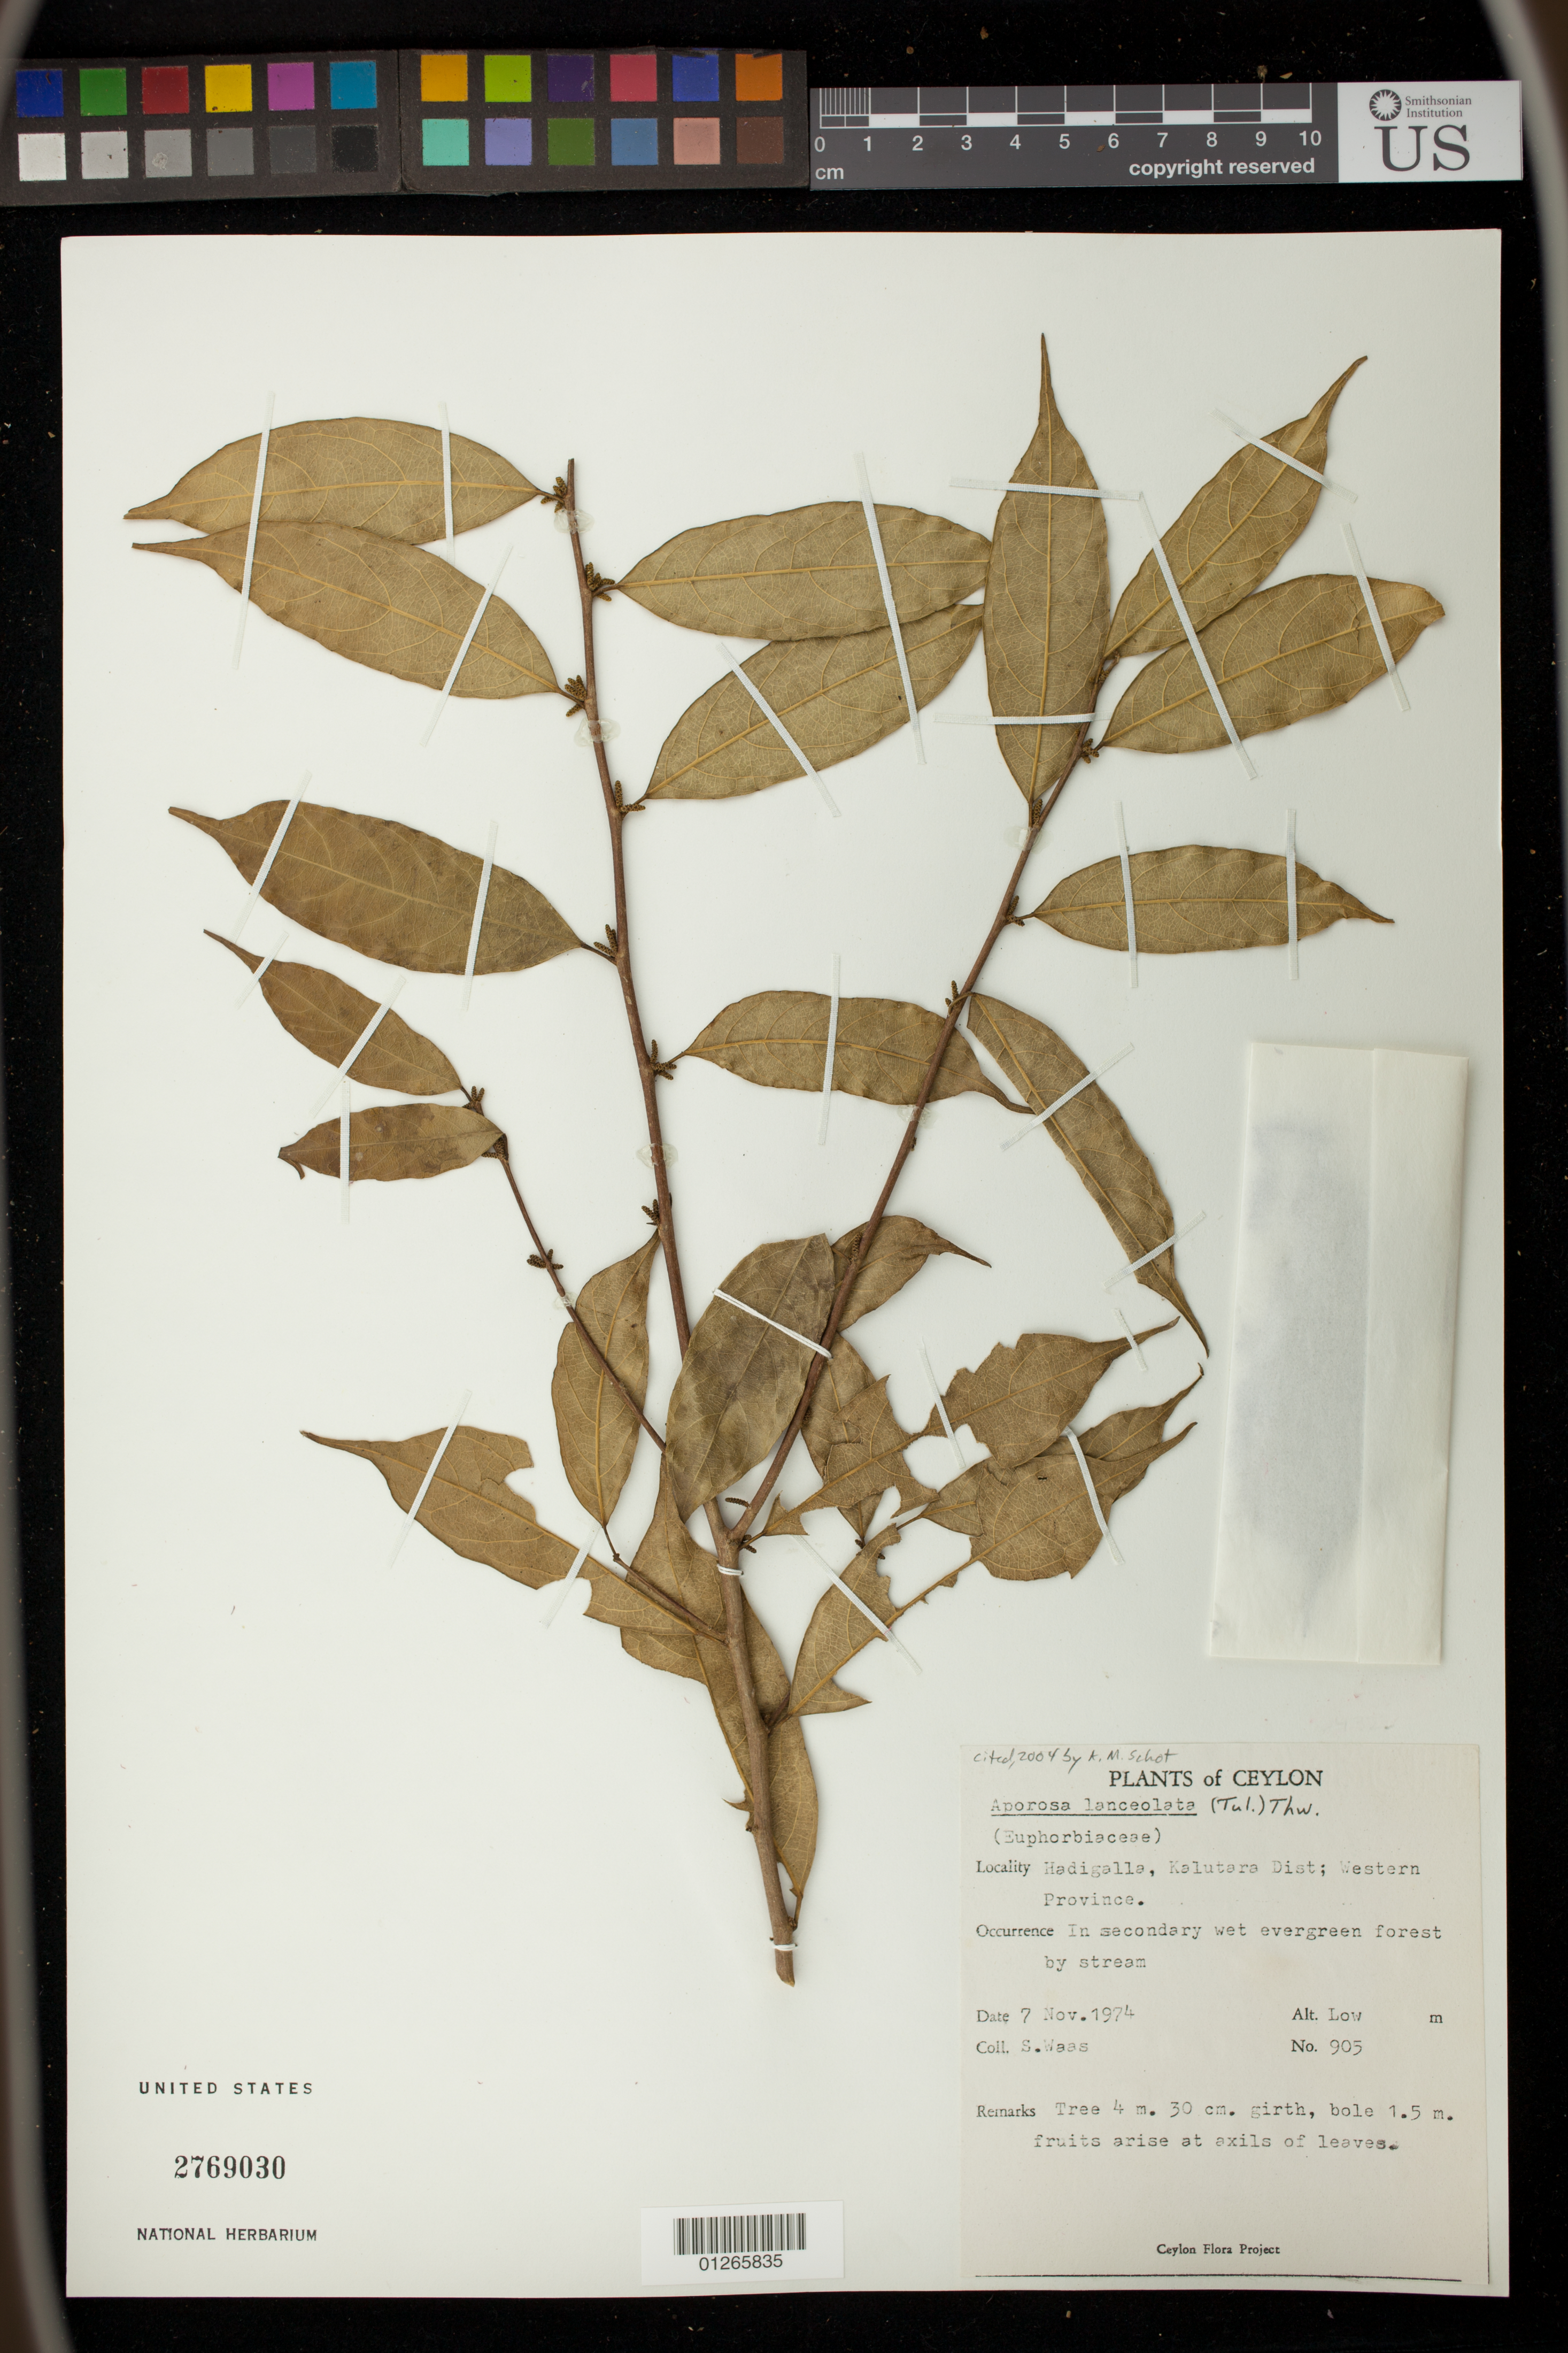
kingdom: Plantae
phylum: Tracheophyta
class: Magnoliopsida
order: Malpighiales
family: Phyllanthaceae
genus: Aporosa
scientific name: Aporosa lanceolata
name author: Müll. Arg.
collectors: S. Waas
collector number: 905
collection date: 1974-11-07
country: Sri Lanka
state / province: Western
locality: Hadigalla, Kalutara Dist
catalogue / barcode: US 2769030